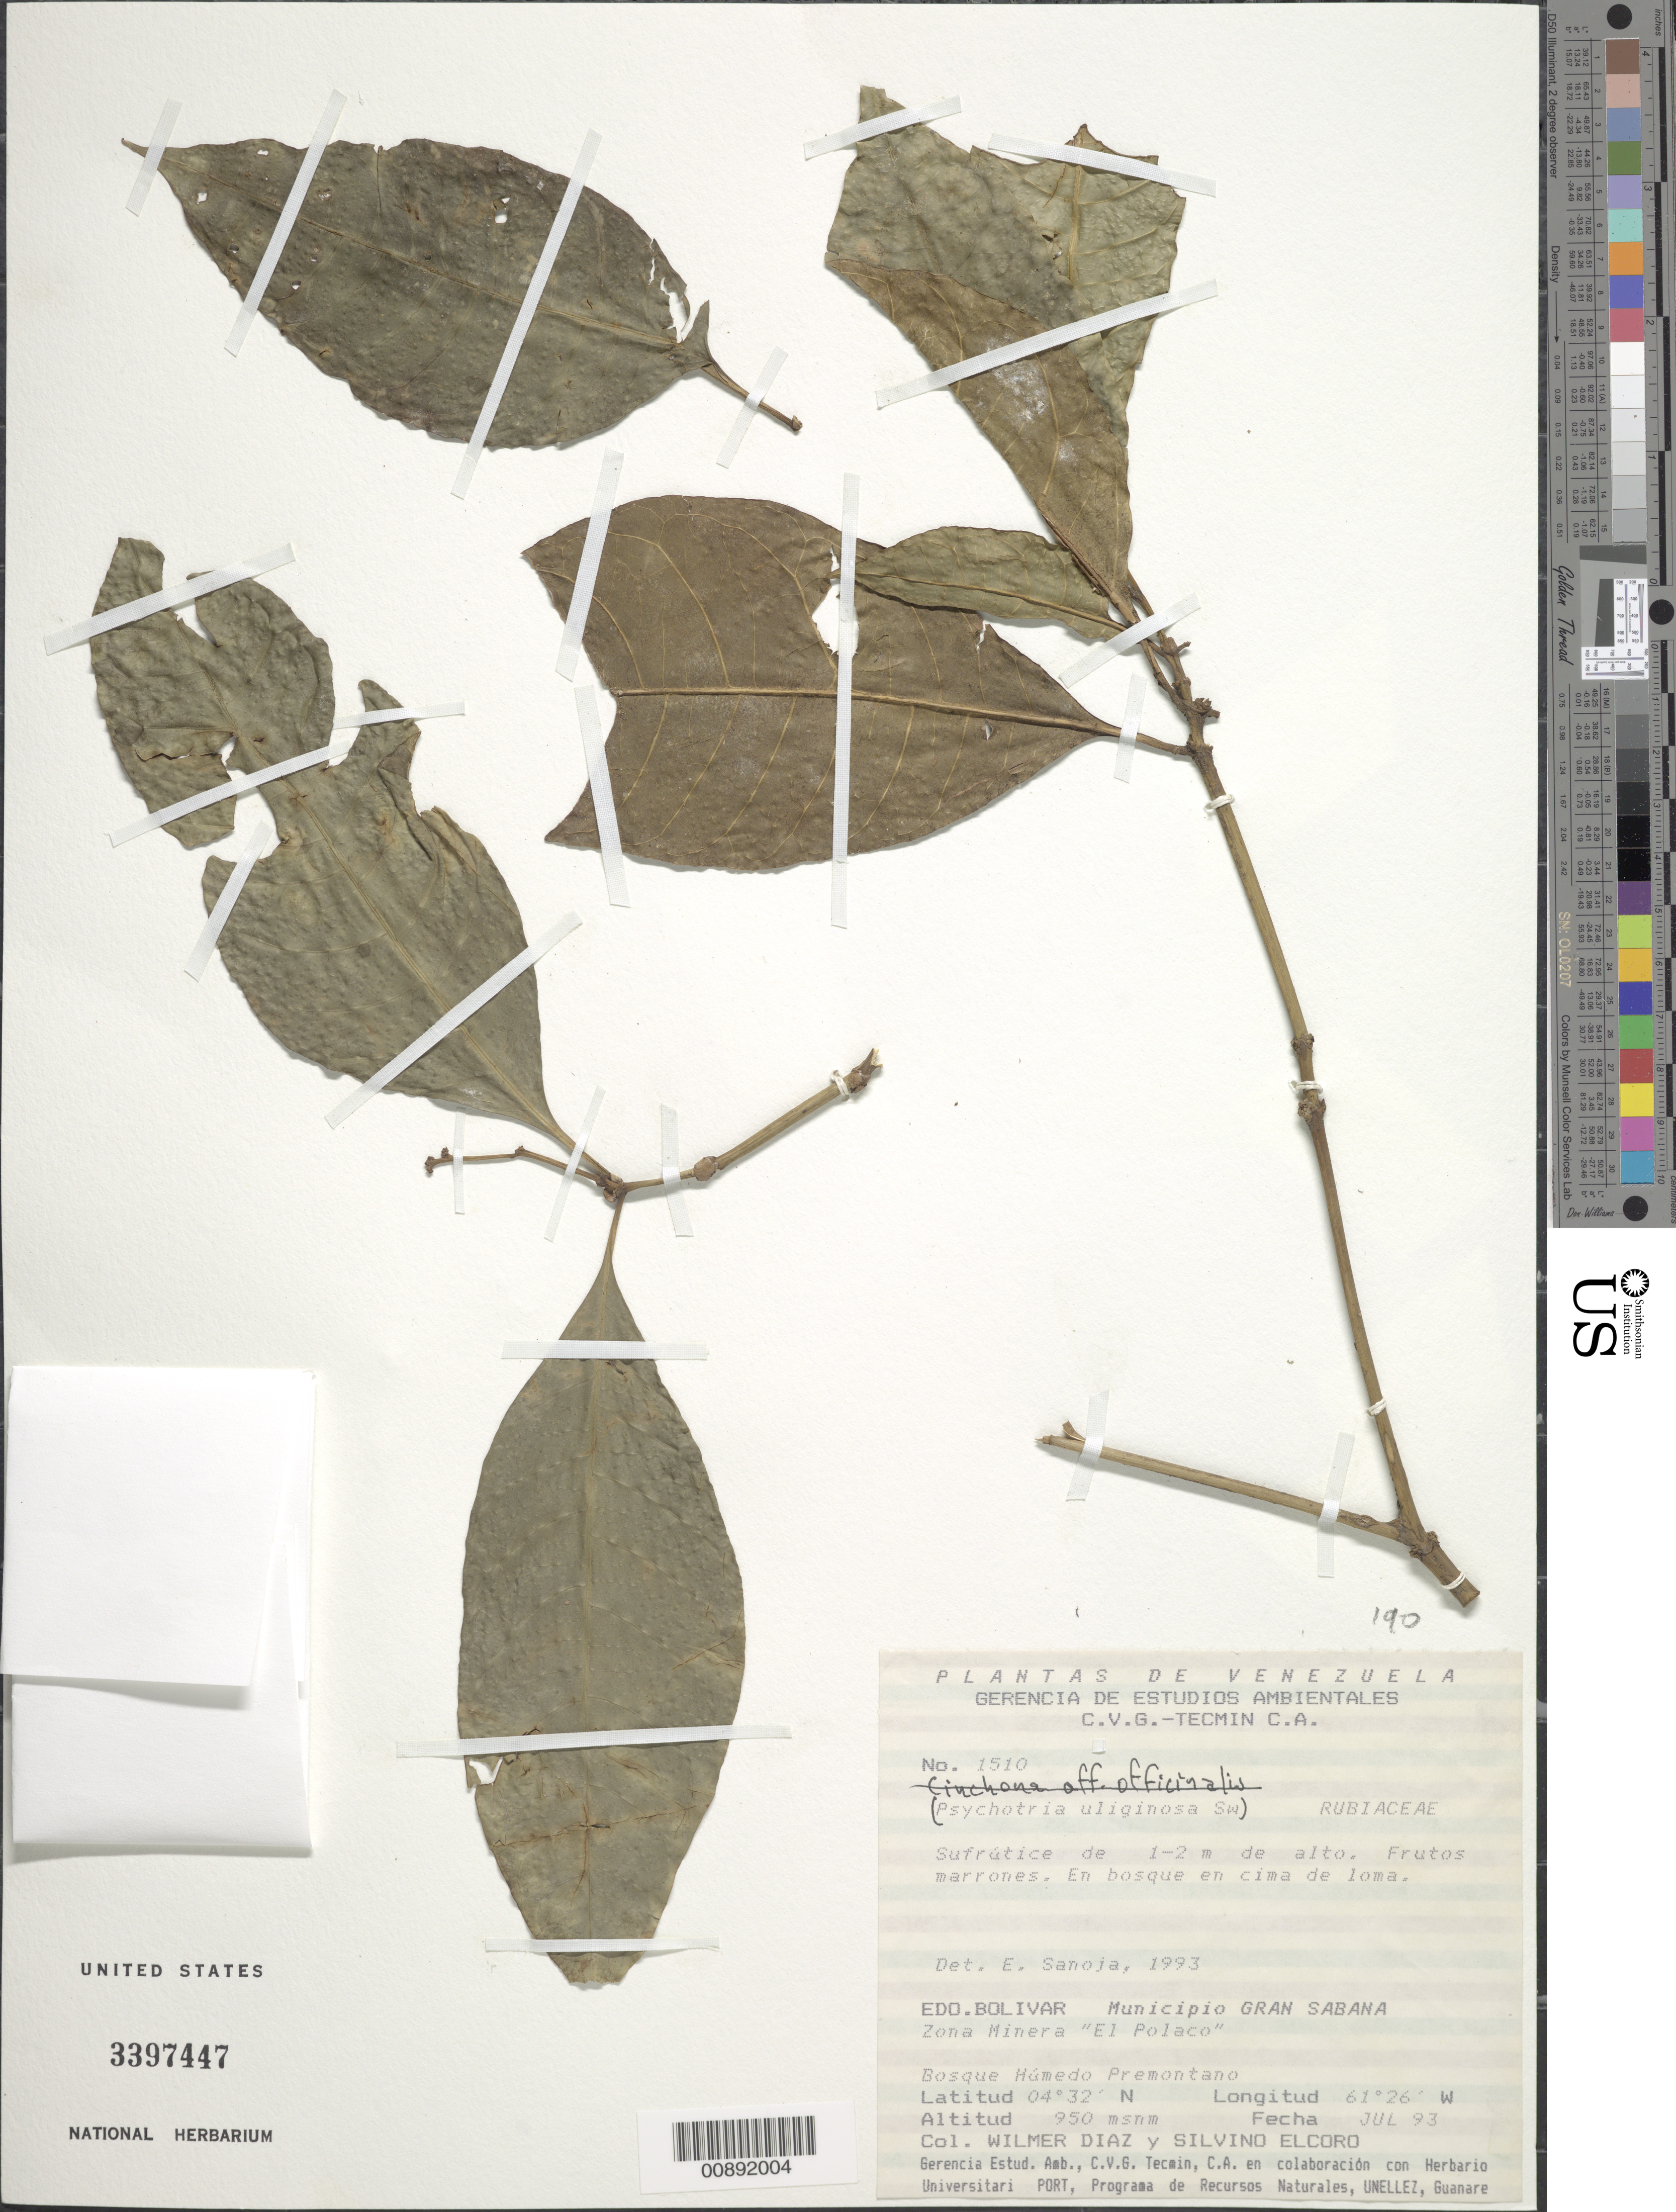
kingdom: Plantae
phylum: Tracheophyta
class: Magnoliopsida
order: Gentianales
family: Rubiaceae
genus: Psychotria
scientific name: Psychotria sp.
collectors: W. Díaz P. & S. Elcoro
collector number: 1510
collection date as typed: Jul-93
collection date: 1993-07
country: Venezuela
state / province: Bolívar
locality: Mun. Gran Sabana, Zona Minera "El Polaco"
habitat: Boque humedo premontano; en bosque en cima de loma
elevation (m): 950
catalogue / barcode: US 3397447